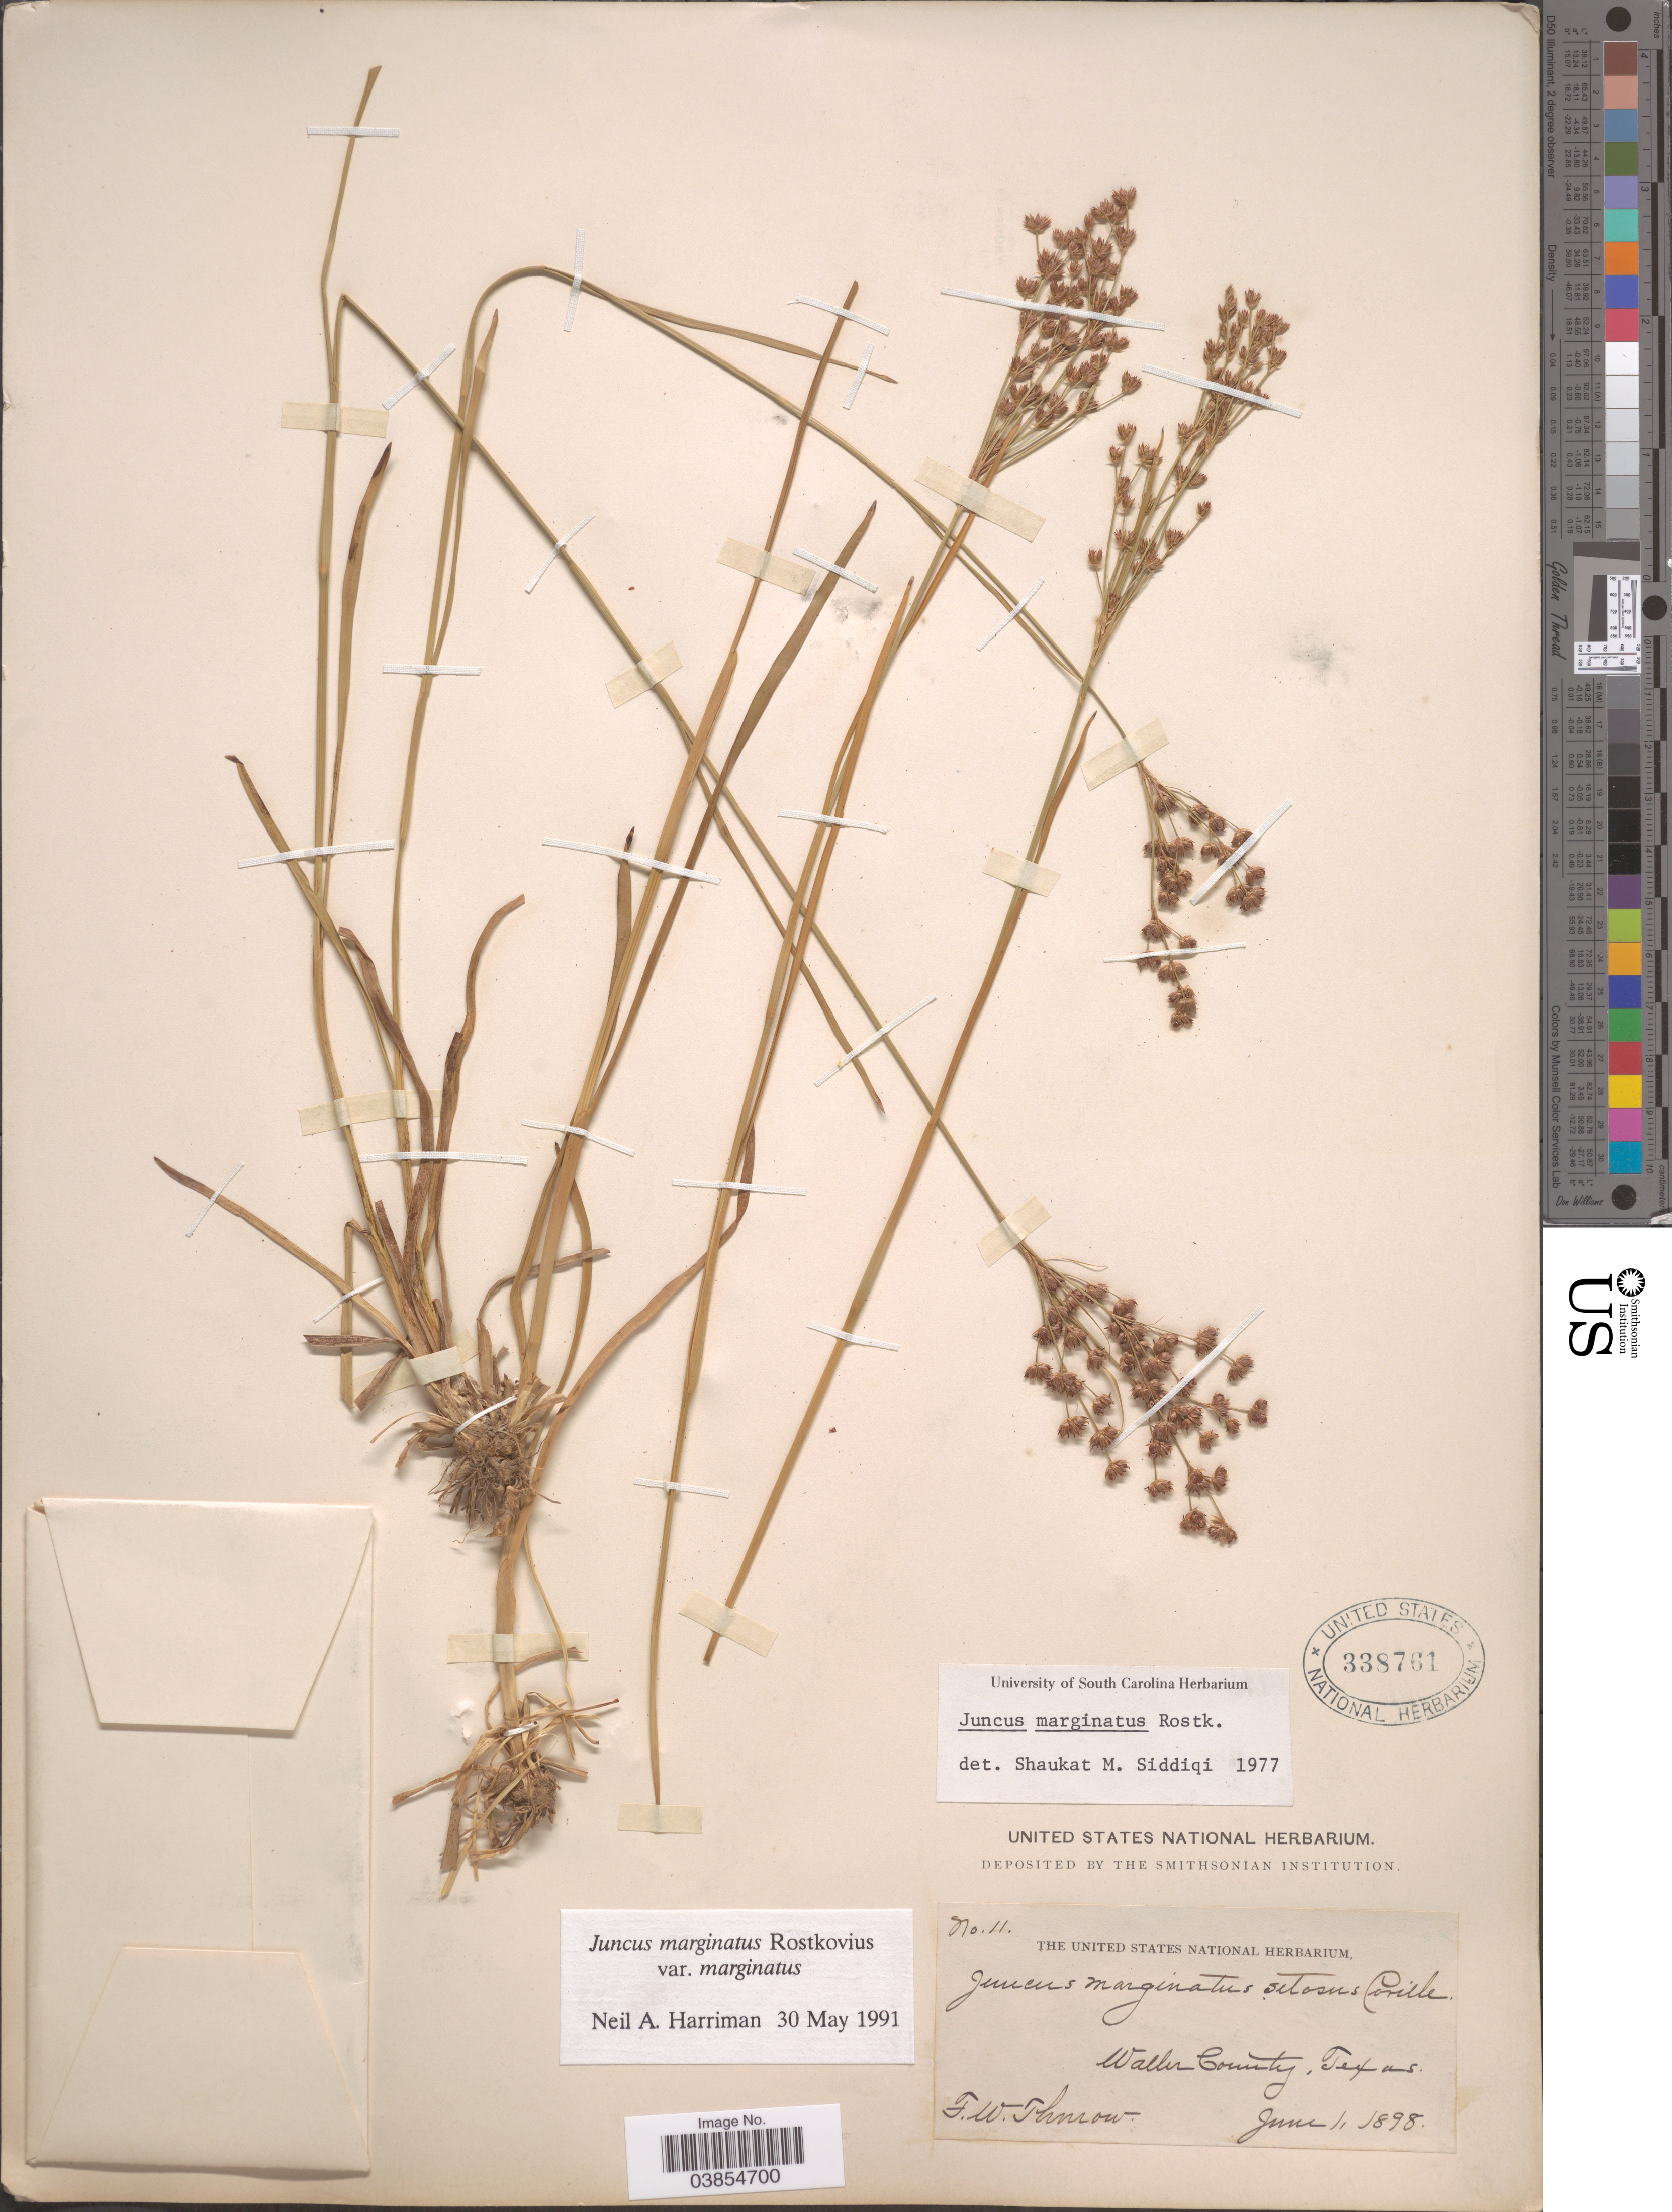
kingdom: Plantae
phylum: Tracheophyta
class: Liliopsida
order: Poales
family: Juncaceae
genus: Juncus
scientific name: Juncus marginatus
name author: Rostk.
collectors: F. W. Thurow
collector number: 11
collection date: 1898-06-01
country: United States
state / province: Texas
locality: Waller County.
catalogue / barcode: US 338761